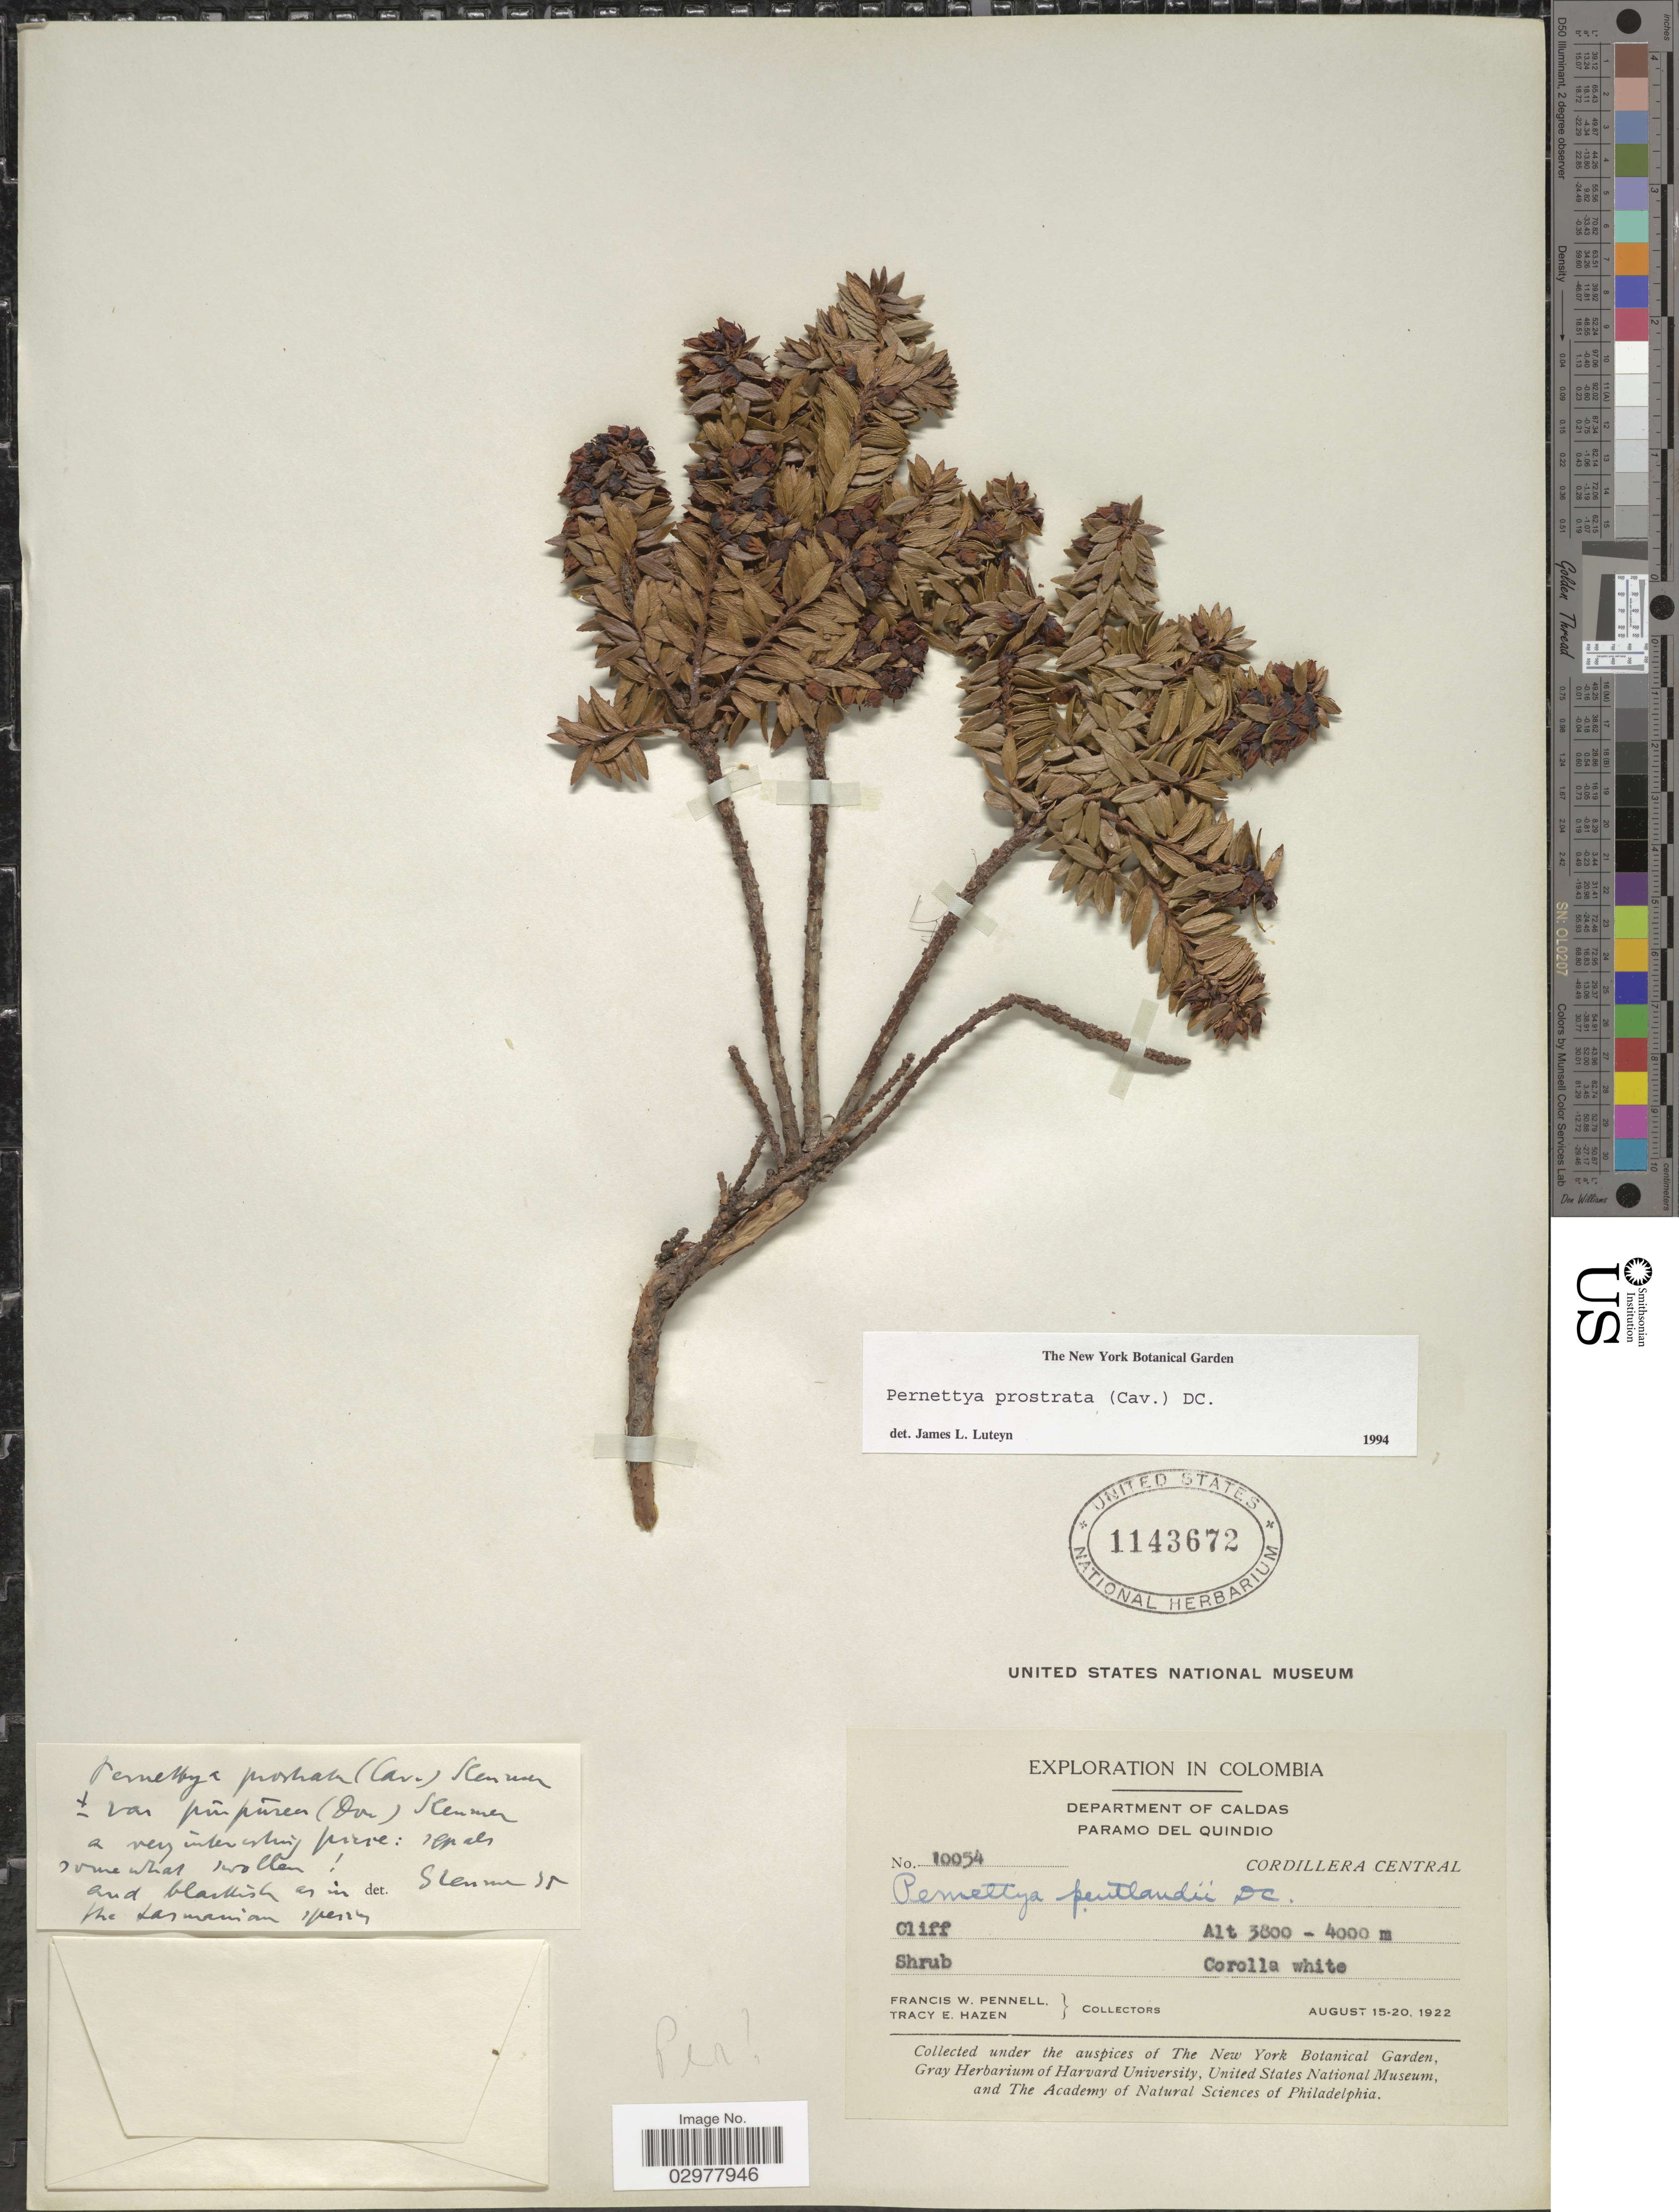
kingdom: Plantae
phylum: Tracheophyta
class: Magnoliopsida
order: Ericales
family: Ericaceae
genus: Pernettya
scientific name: Pernettya prostrata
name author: (Cav.) DC.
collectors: F. W. Pennell & T. E. Hazen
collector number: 10054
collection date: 1922-08-15/1922-08-20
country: Colombia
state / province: Caldas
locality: Department of Caldas. Paramo del Quindio. Cordillera Central.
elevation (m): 3800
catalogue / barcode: US 1143672